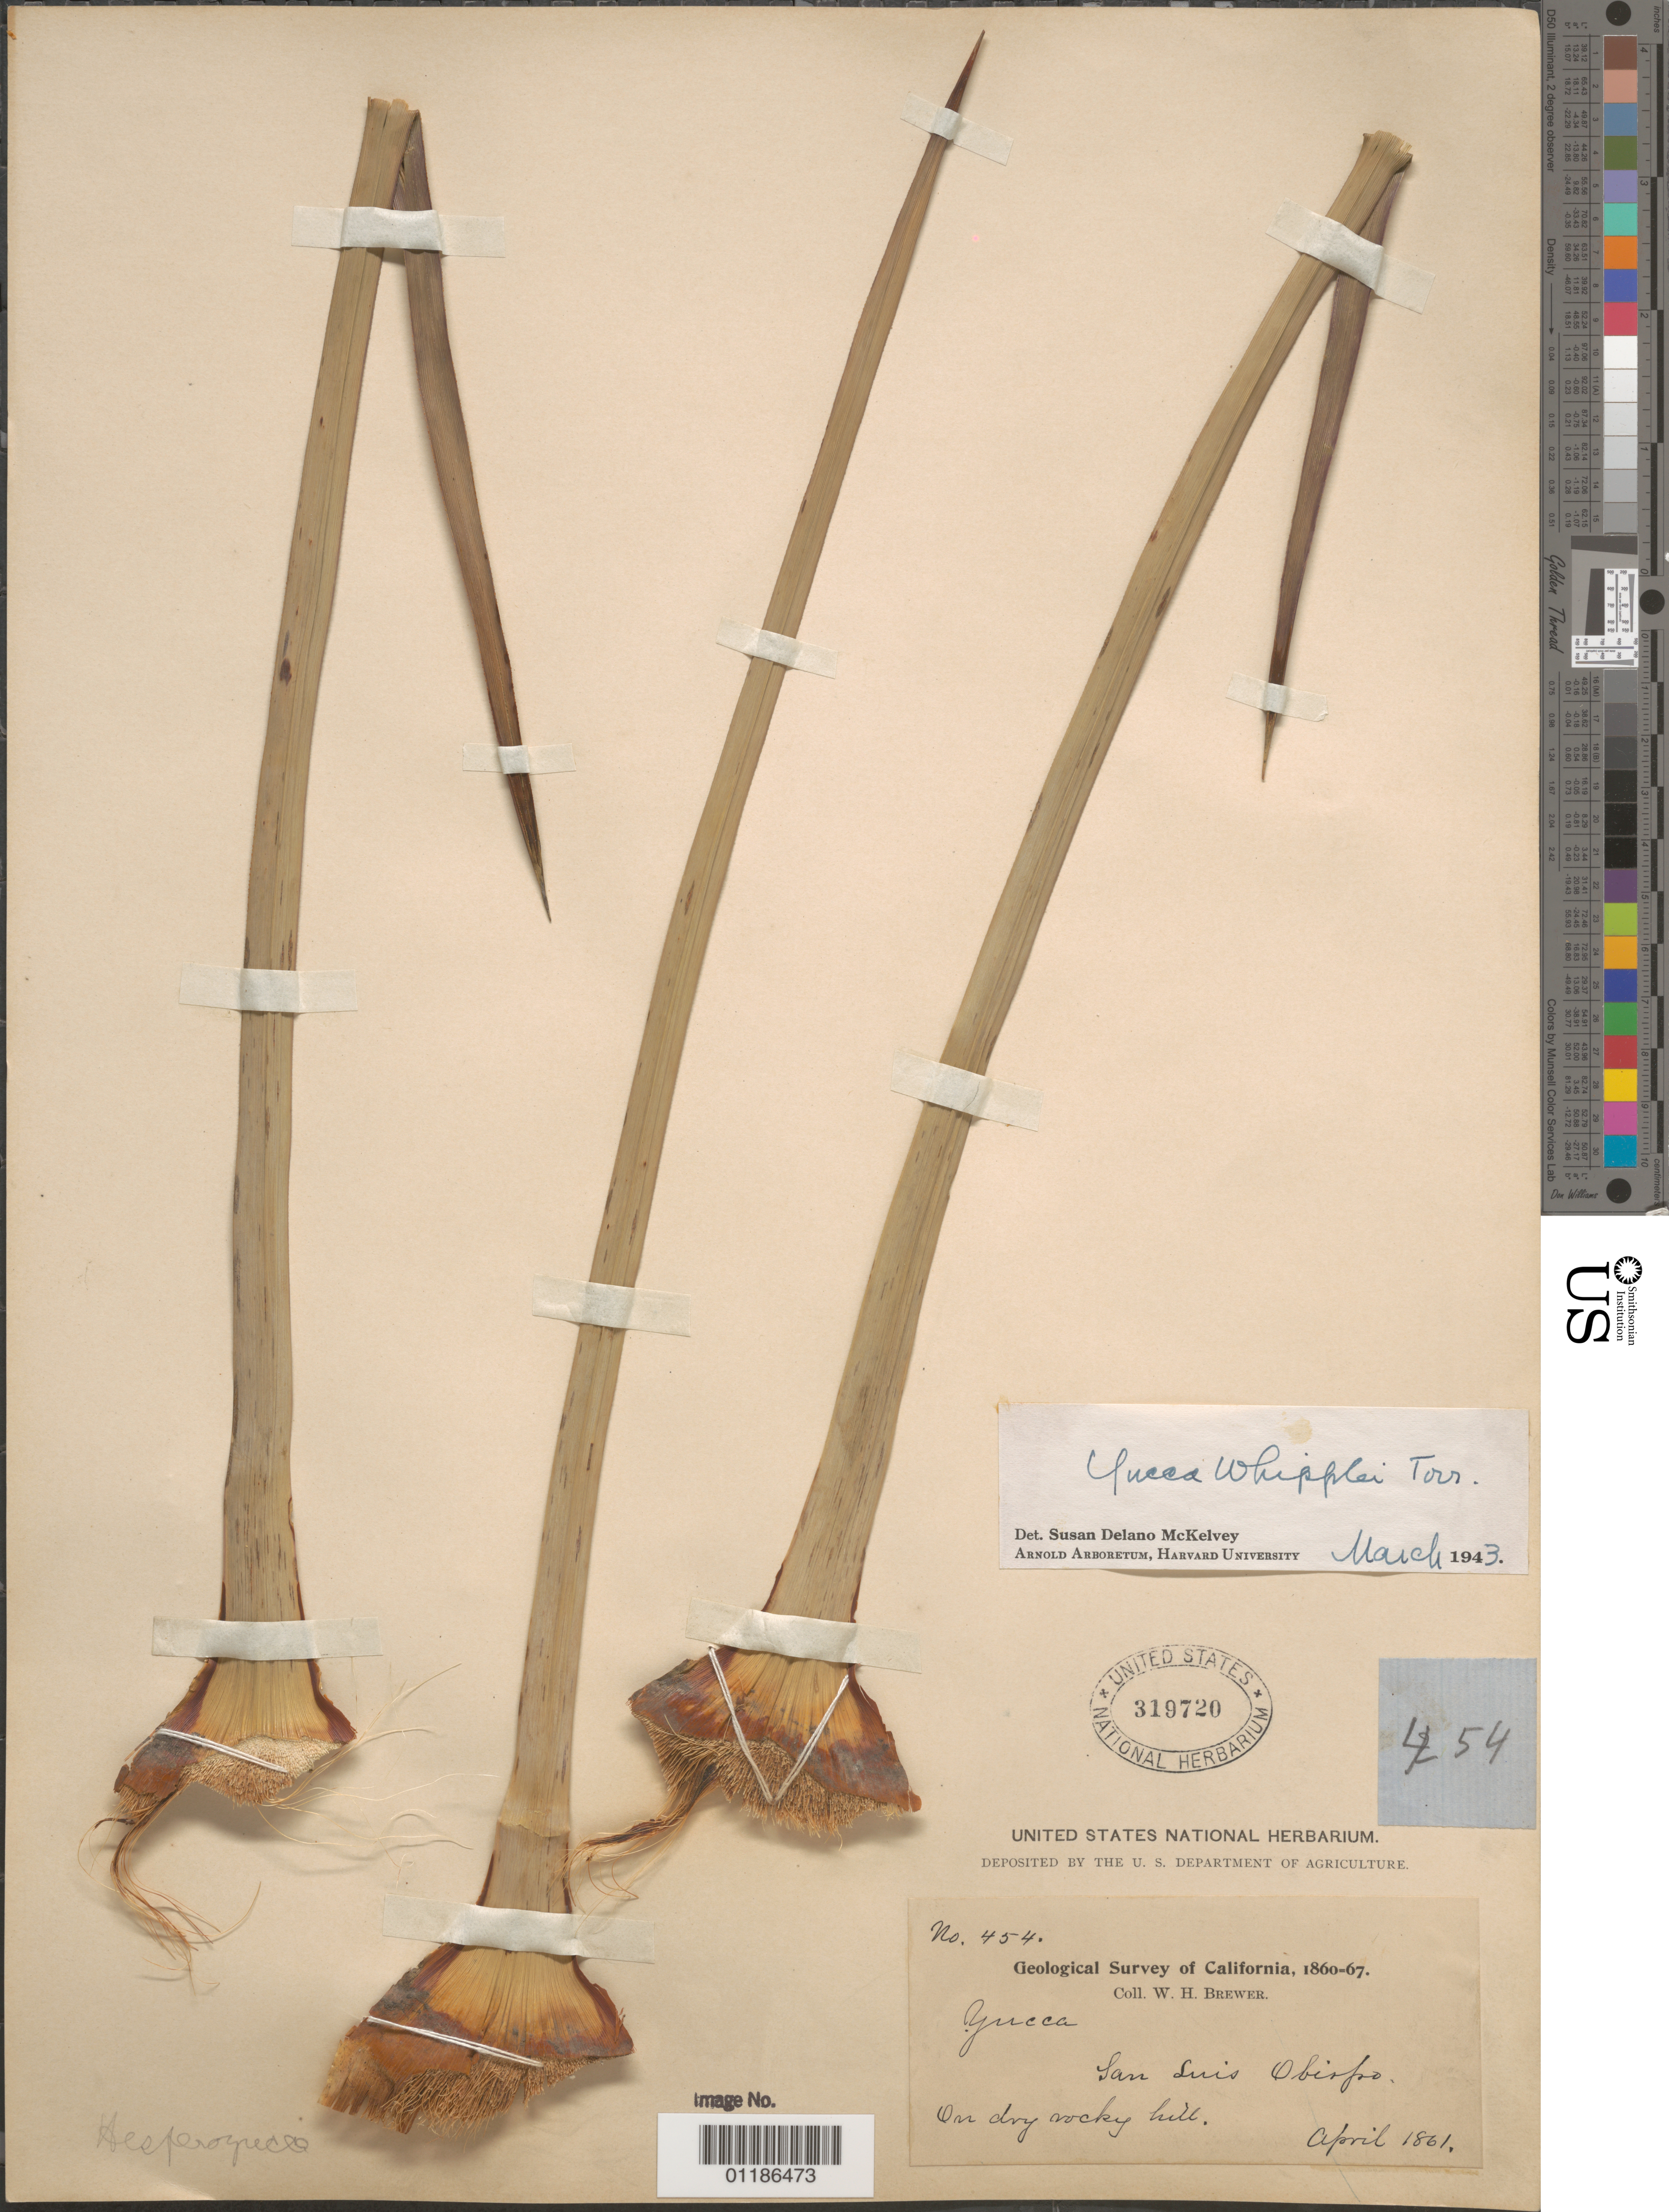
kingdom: Plantae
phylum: Tracheophyta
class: Liliopsida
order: Asparagales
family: Asparagaceae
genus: Yucca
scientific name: Yucca whipplei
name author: Torr.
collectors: W. H. Brewer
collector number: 454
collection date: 1861-04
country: United States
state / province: California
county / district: San Luis Obispo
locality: San Luis Obispo.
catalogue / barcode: US 319720